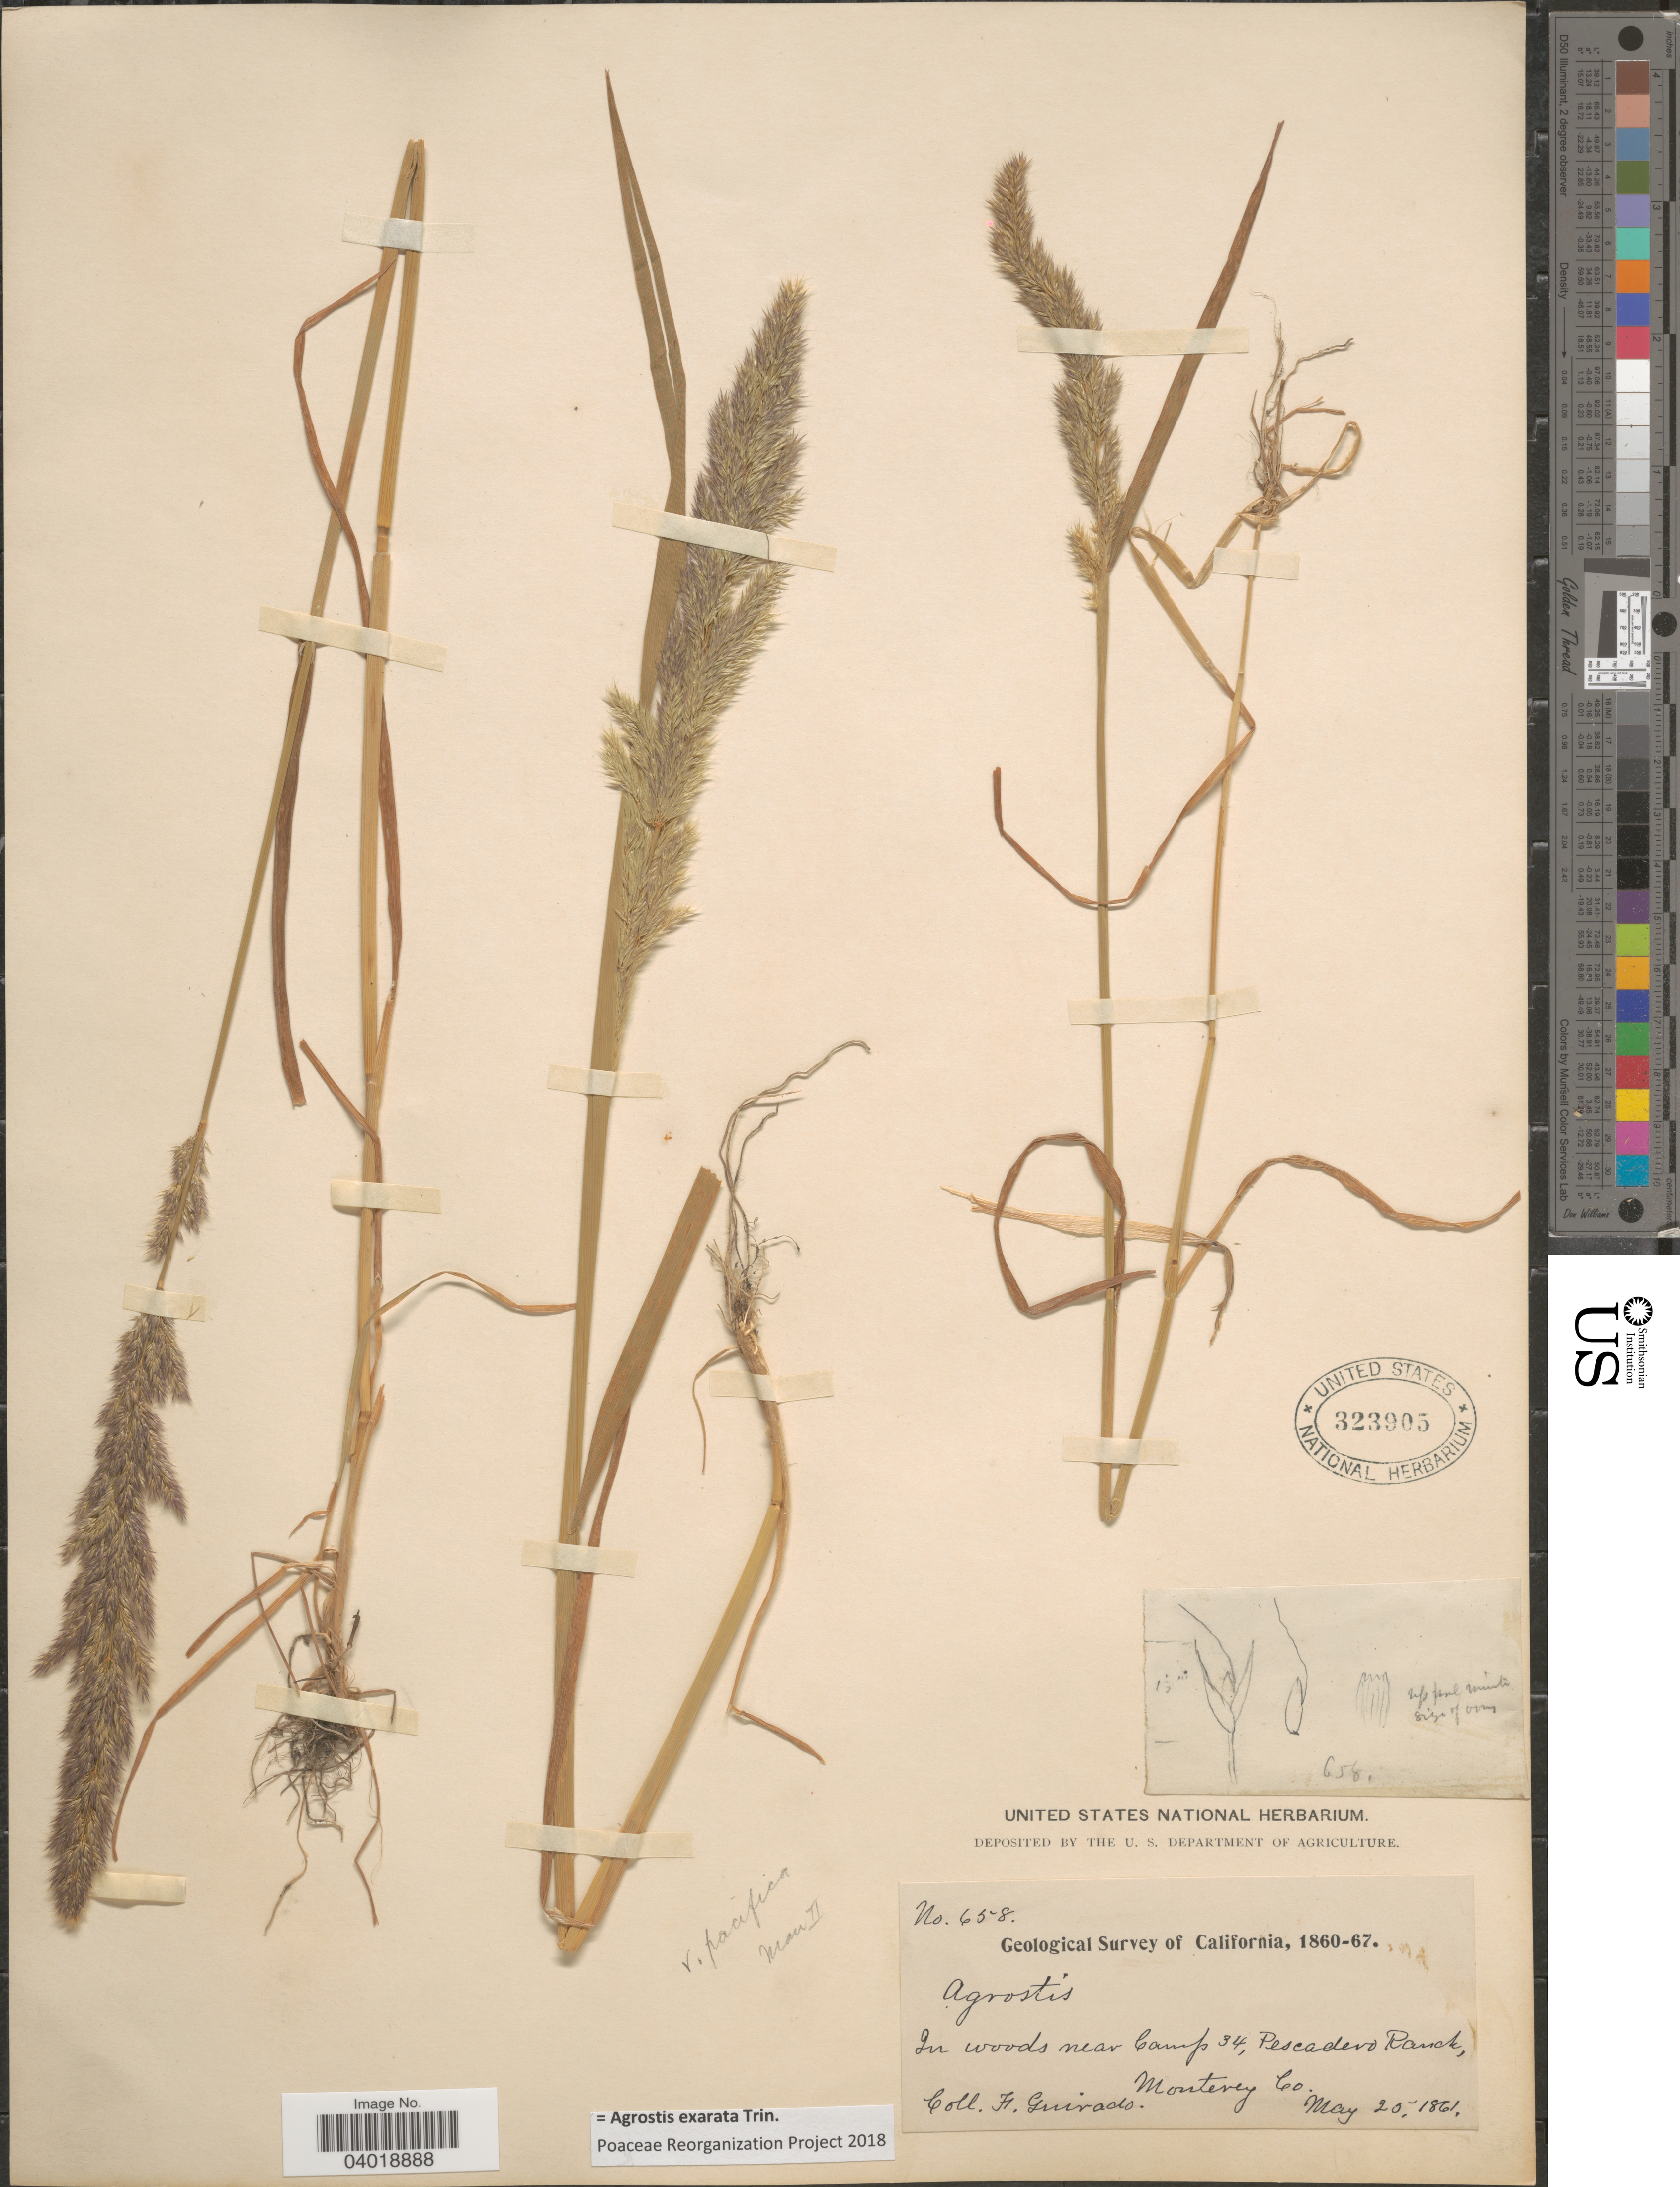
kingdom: Plantae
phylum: Tracheophyta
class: Liliopsida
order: Poales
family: Poaceae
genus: Agrostis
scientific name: Agrostis exarata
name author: Trin.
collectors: F. Guirado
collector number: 658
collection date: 1861-05-25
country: United States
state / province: California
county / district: Monterey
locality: In woods near Camp 34, Pescadero Ranch, Monterey Co.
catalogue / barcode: US 323905